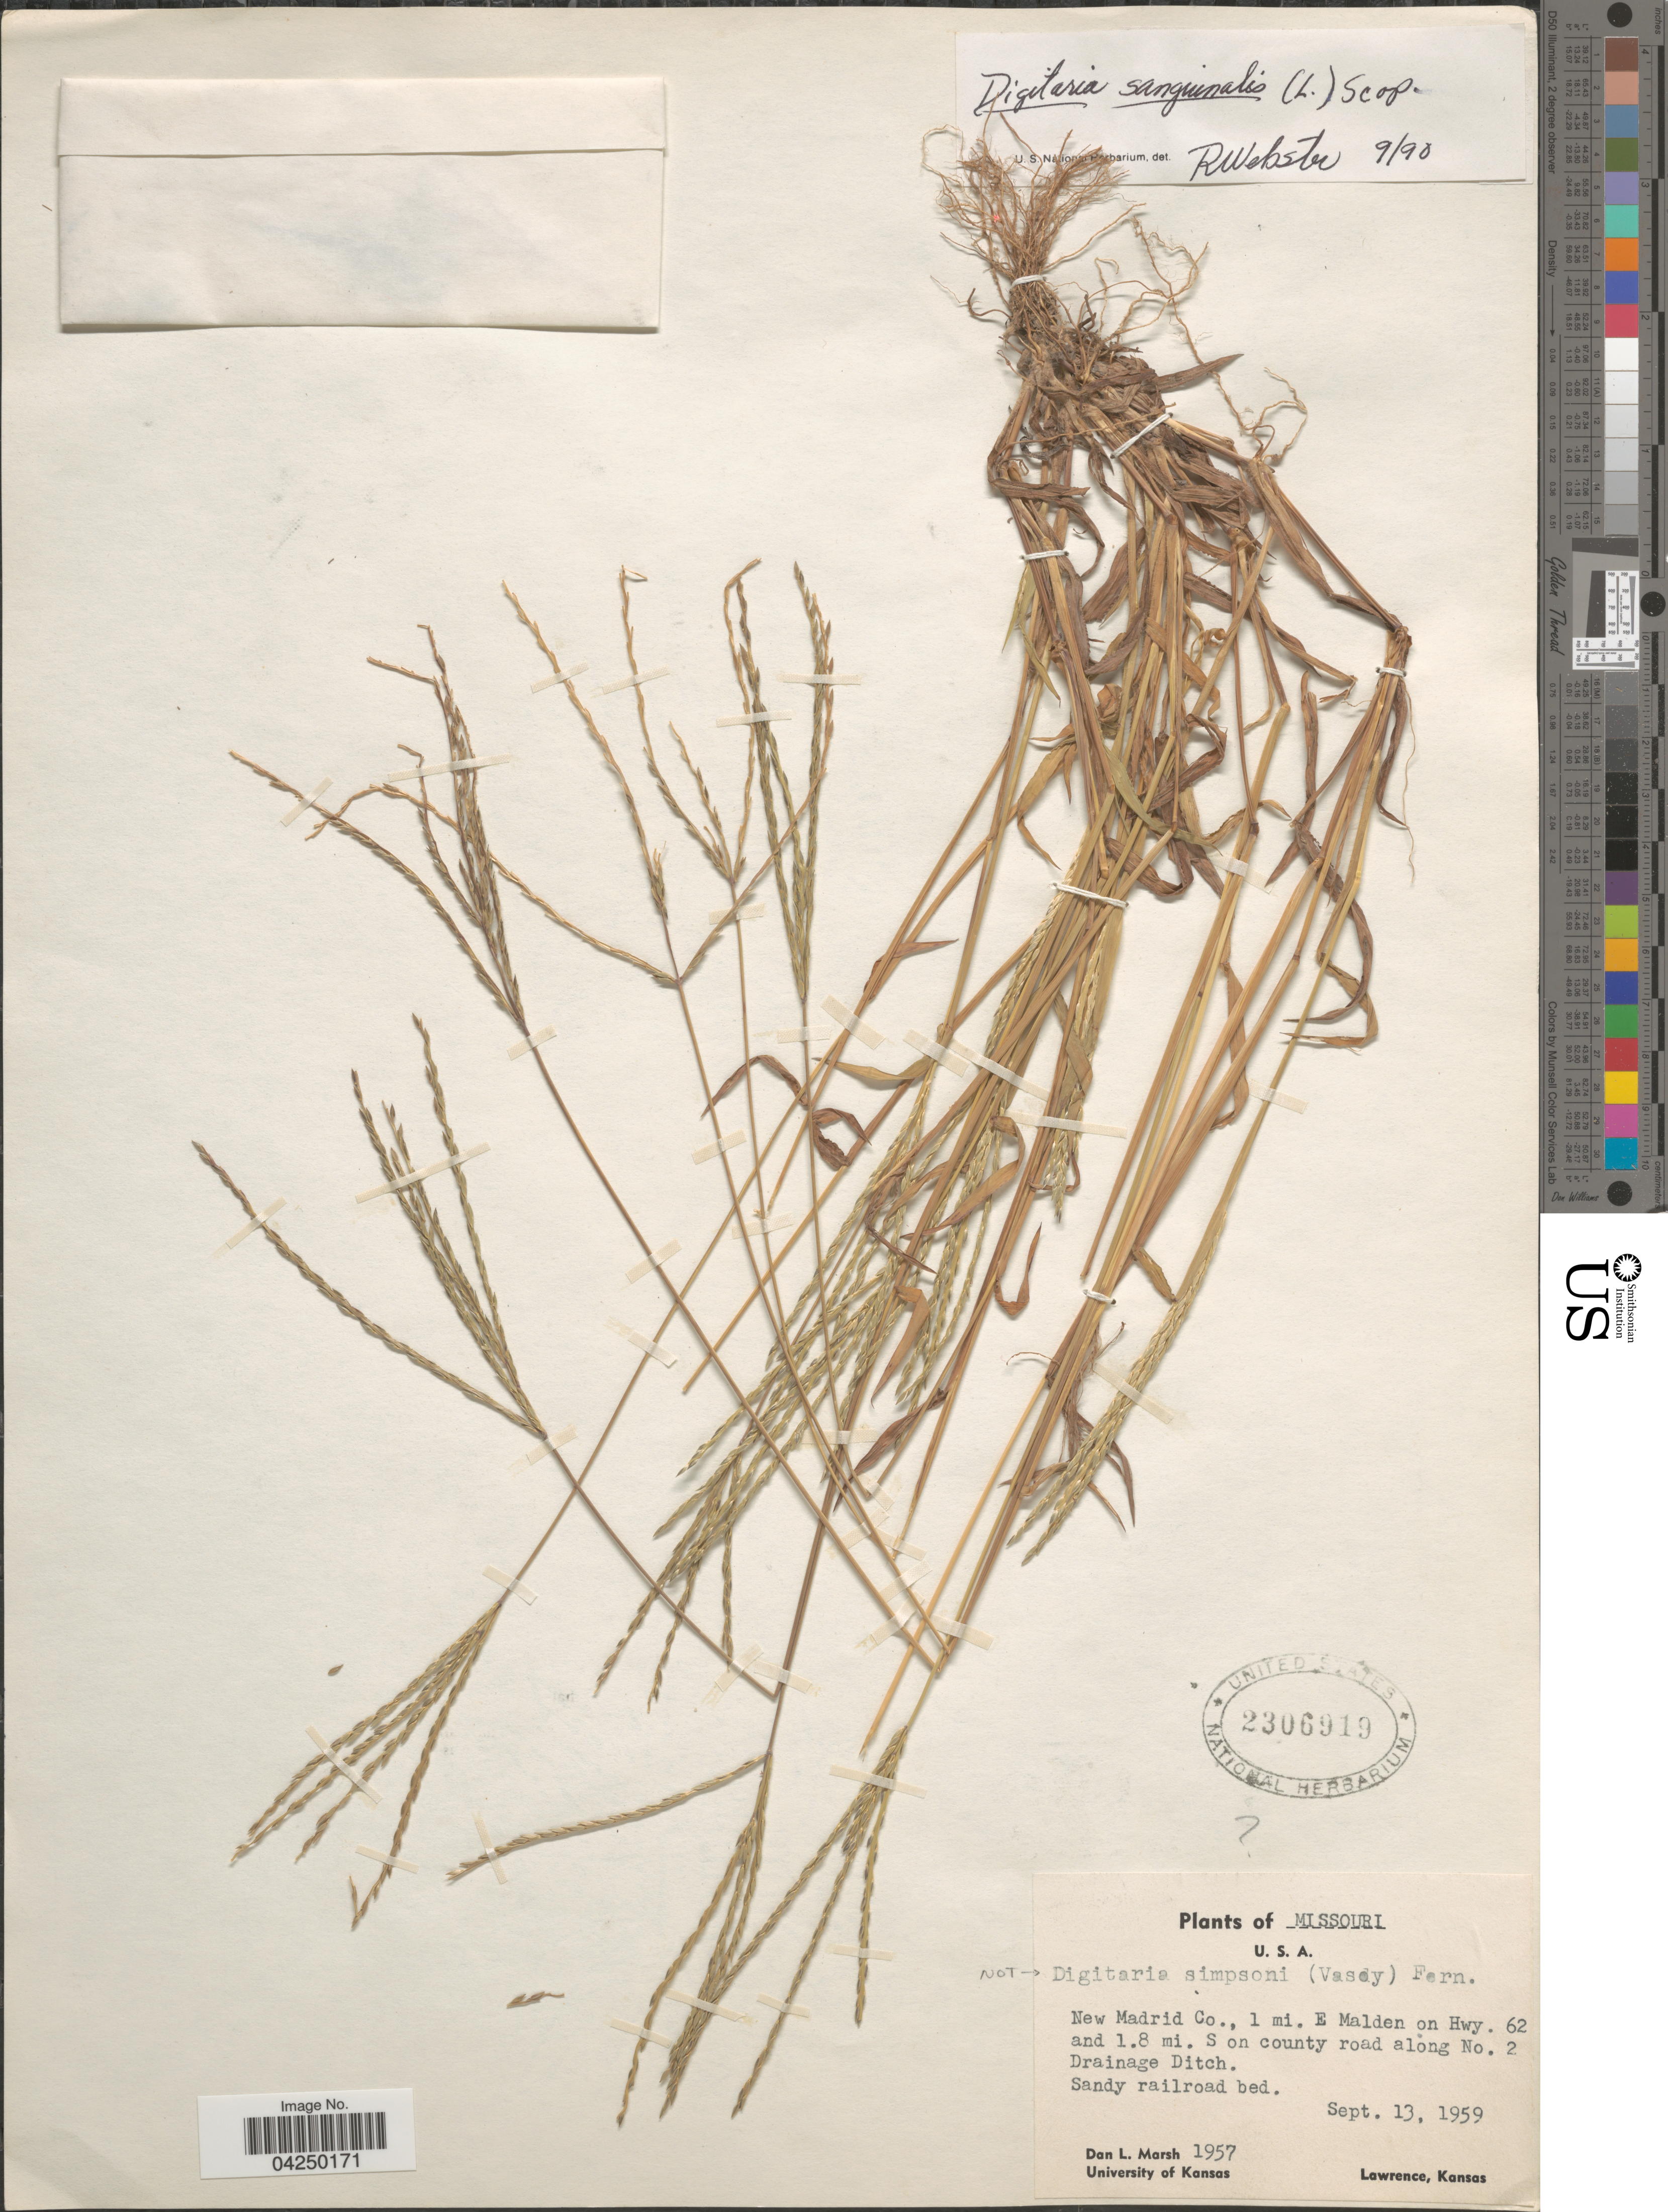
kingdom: Plantae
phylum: Tracheophyta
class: Liliopsida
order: Poales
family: Poaceae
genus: Digitaria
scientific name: Digitaria sanguinalis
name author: (L.) Scop.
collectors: D. L. Marsh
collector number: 1957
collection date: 1959-09-13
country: United States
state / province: Missouri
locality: New Madrid Co., 1 mi. E Malden of Hwy. 62 and 1.8 mi. S on county road along No. 2. Drainage Ditch. Sandy railroad bed.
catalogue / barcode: US 2306919